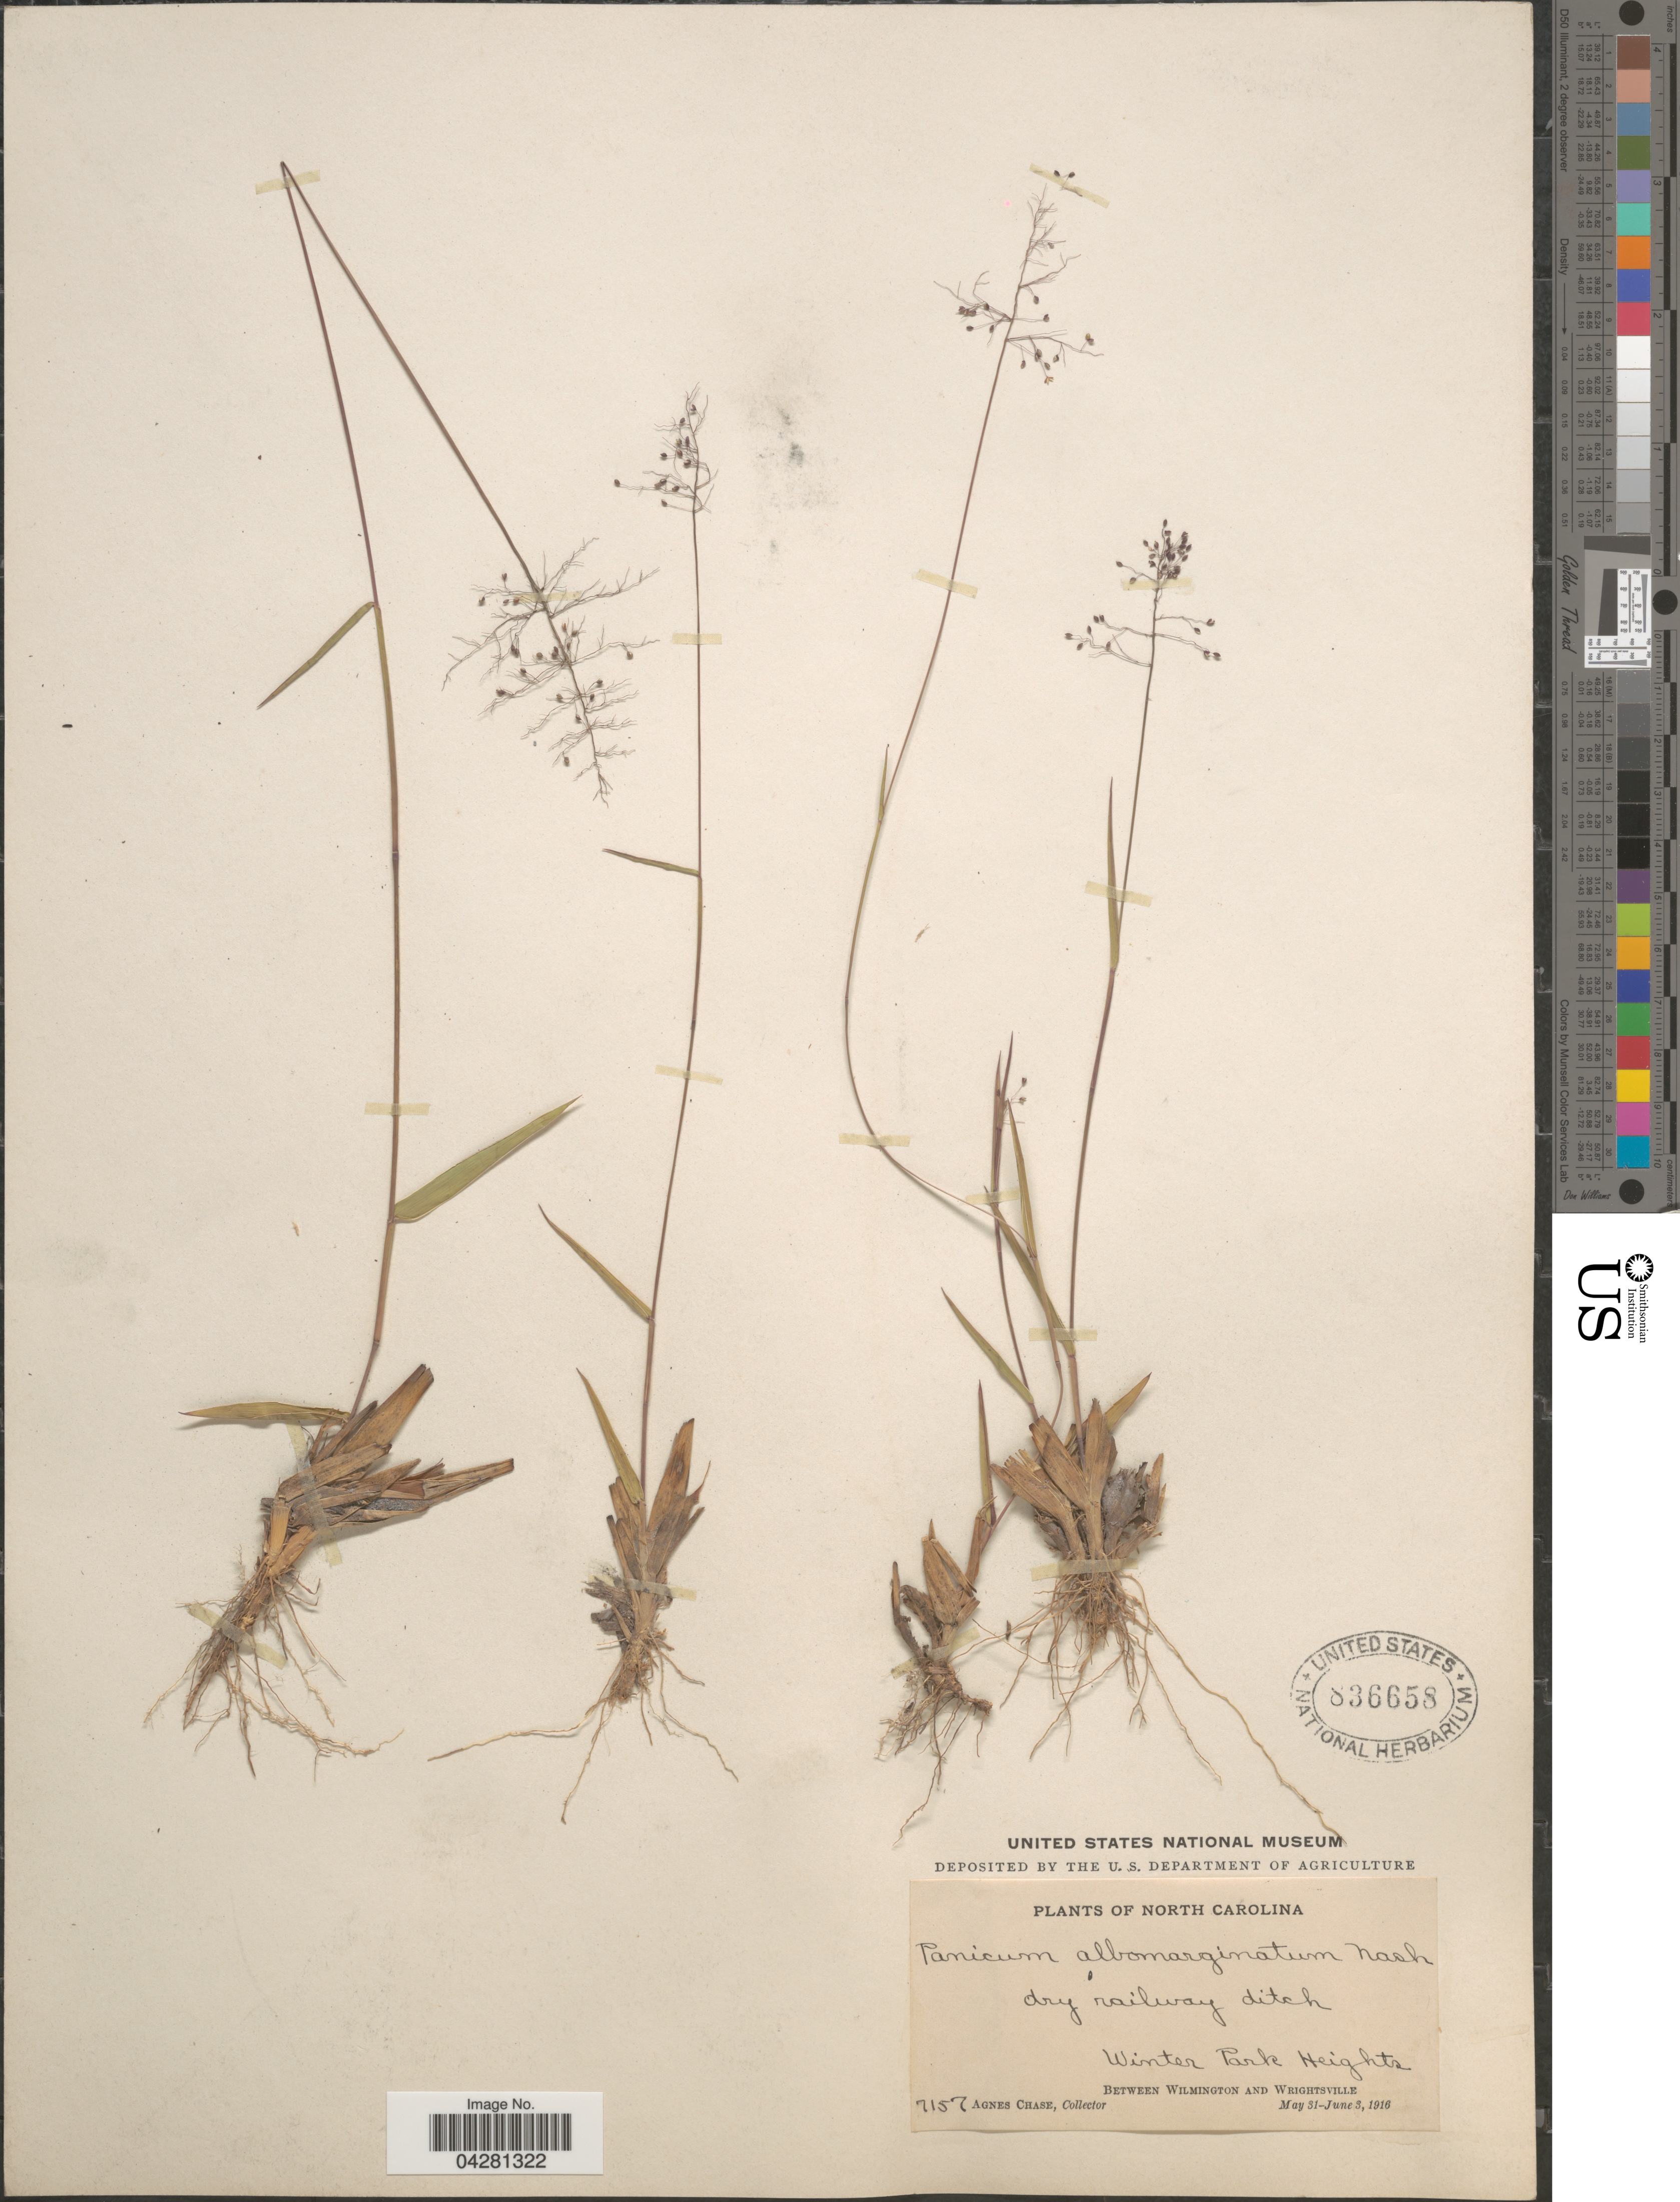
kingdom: Plantae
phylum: Tracheophyta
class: Liliopsida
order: Poales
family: Poaceae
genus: Dichanthelium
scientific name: Dichanthelium dichotomum var. unciphyllum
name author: (Trin.) Davidse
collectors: A. Chase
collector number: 7157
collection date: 1916-05-31/1916-06-03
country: United States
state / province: North Carolina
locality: Dry railway ditch. Winter Park Heights. Between Wilmington and Wrightsville.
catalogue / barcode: US 836658